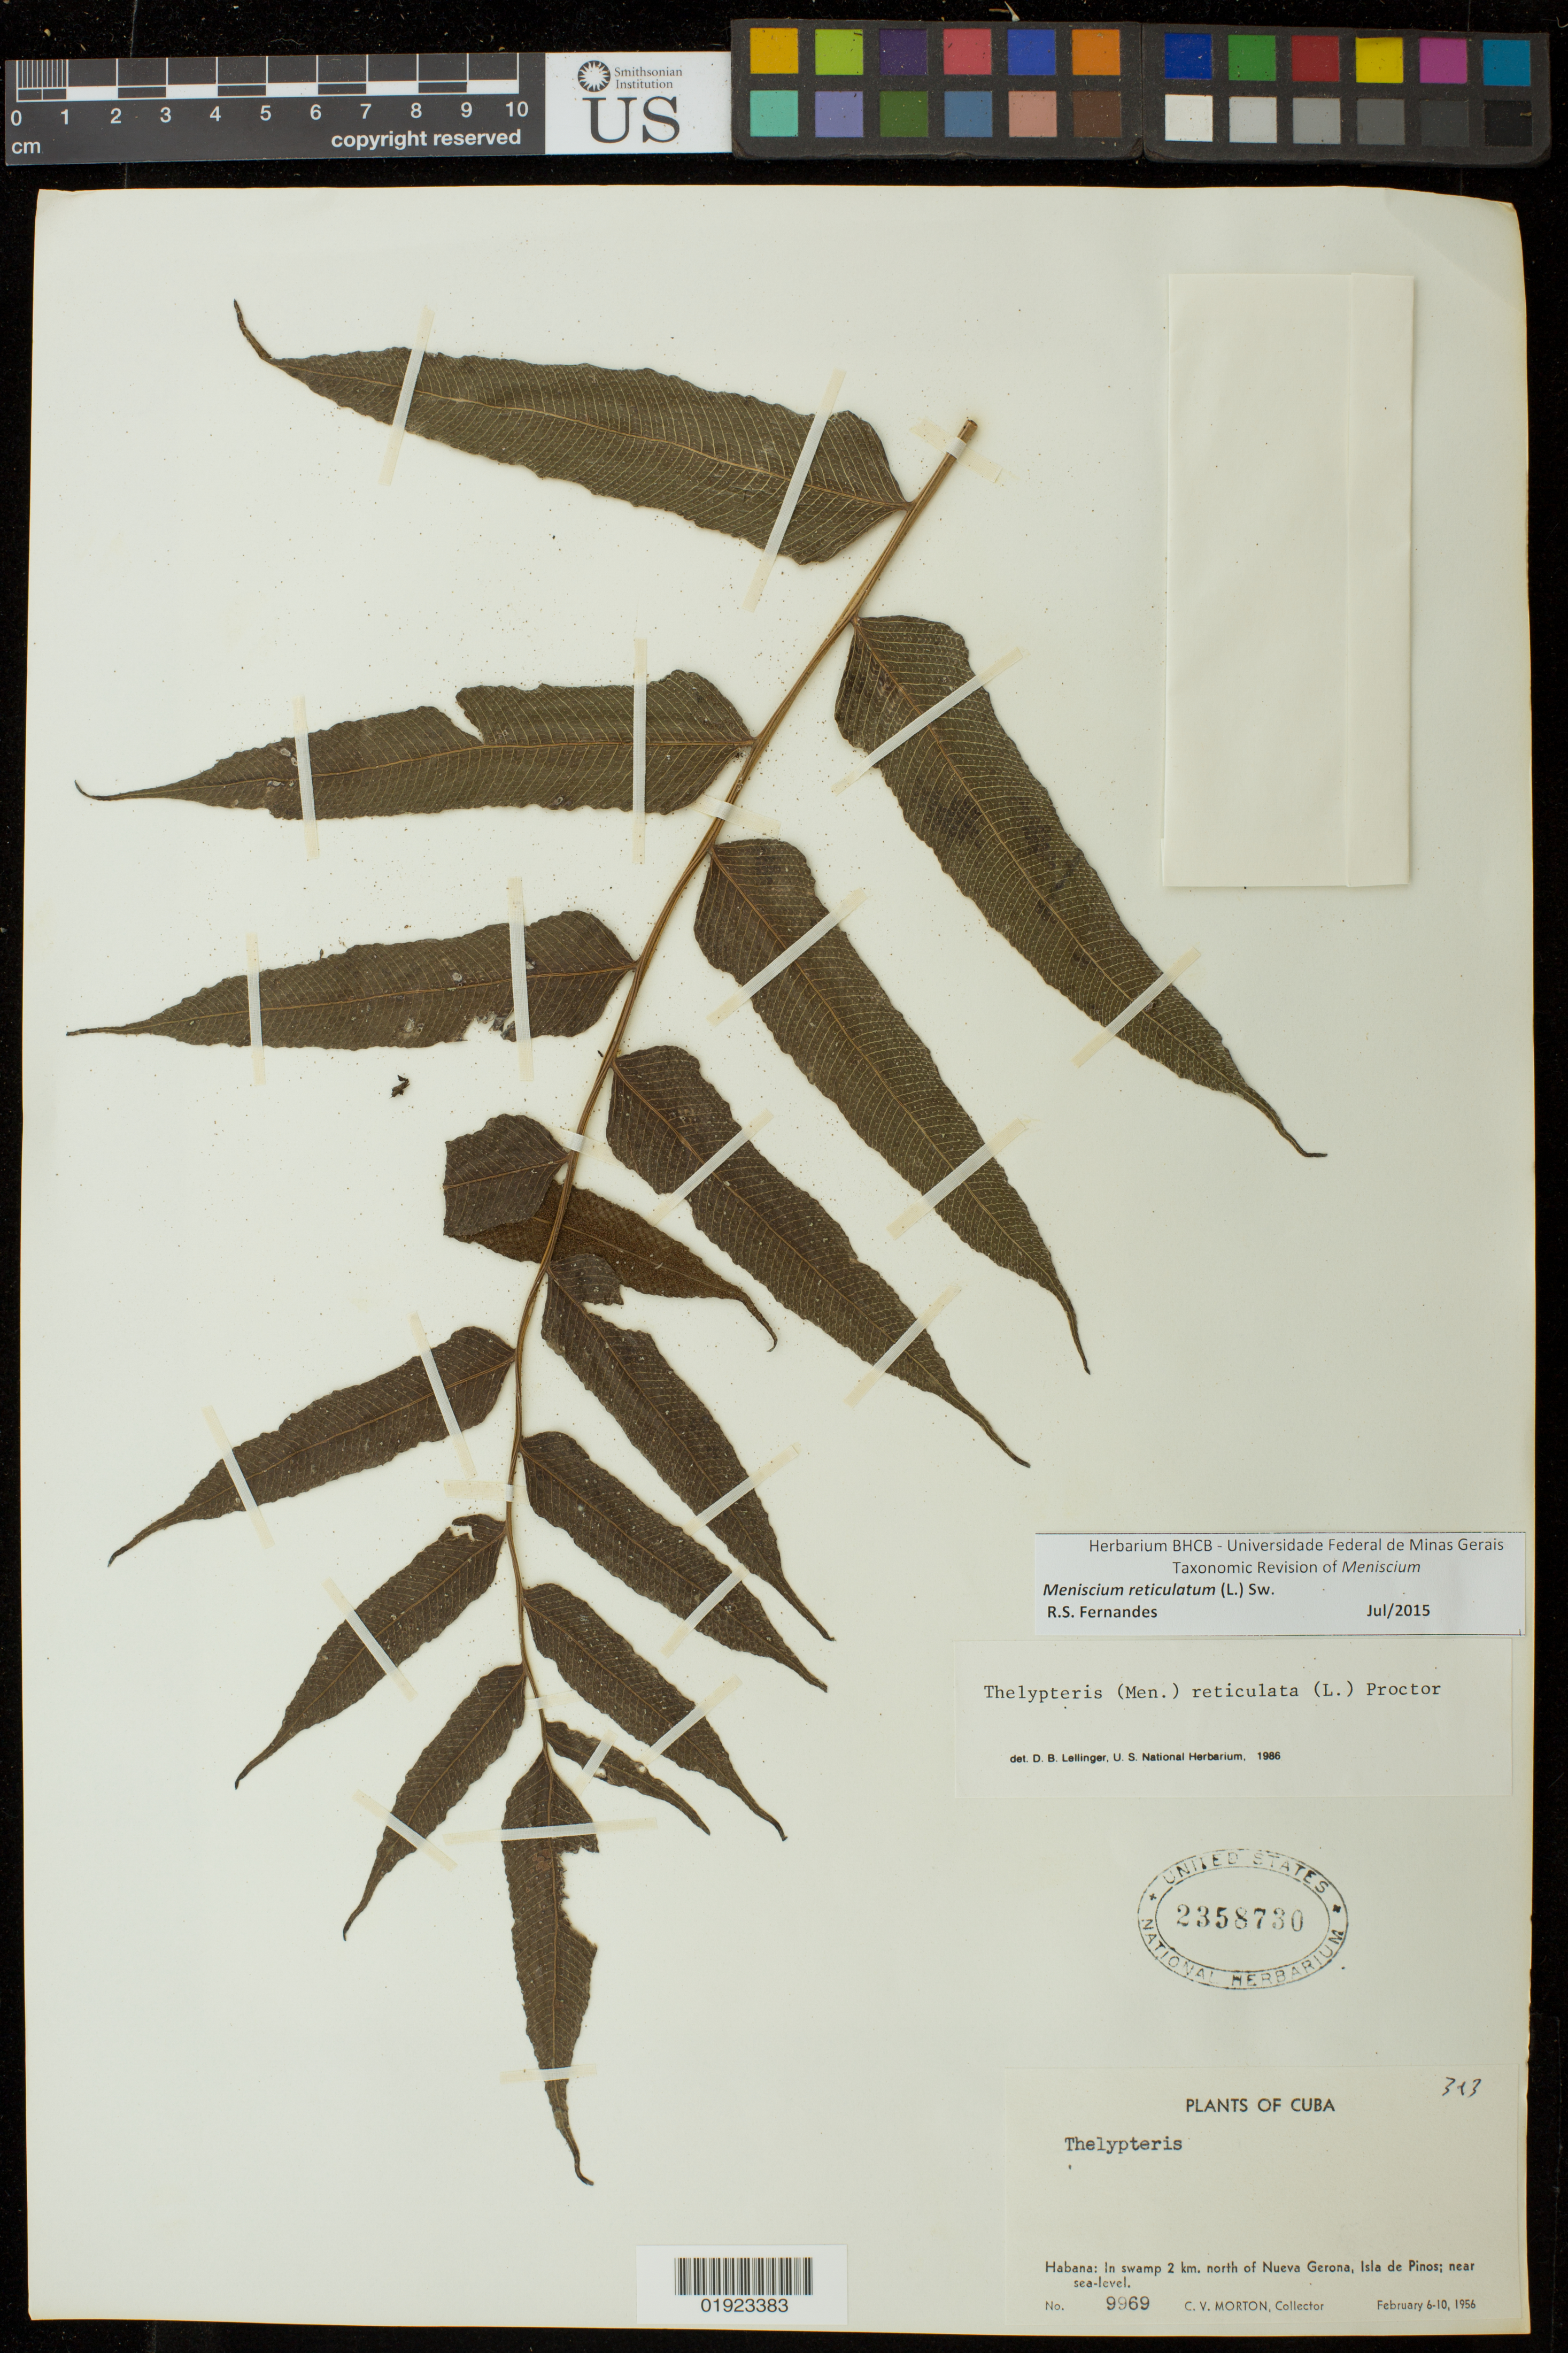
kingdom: Plantae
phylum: Tracheophyta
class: Polypodiopsida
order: Polypodiales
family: Thelypteridaceae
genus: Meniscium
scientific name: Meniscium reticulatum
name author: (L.) Sw.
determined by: Fernandes, R. S.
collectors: C. V. Morton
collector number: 9969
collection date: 1956-02-06/1956-02-10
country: Cuba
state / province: La Habana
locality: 2 km north of Nueva Gerona, Isla de Pinos.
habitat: Swamp.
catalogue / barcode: US 2358730